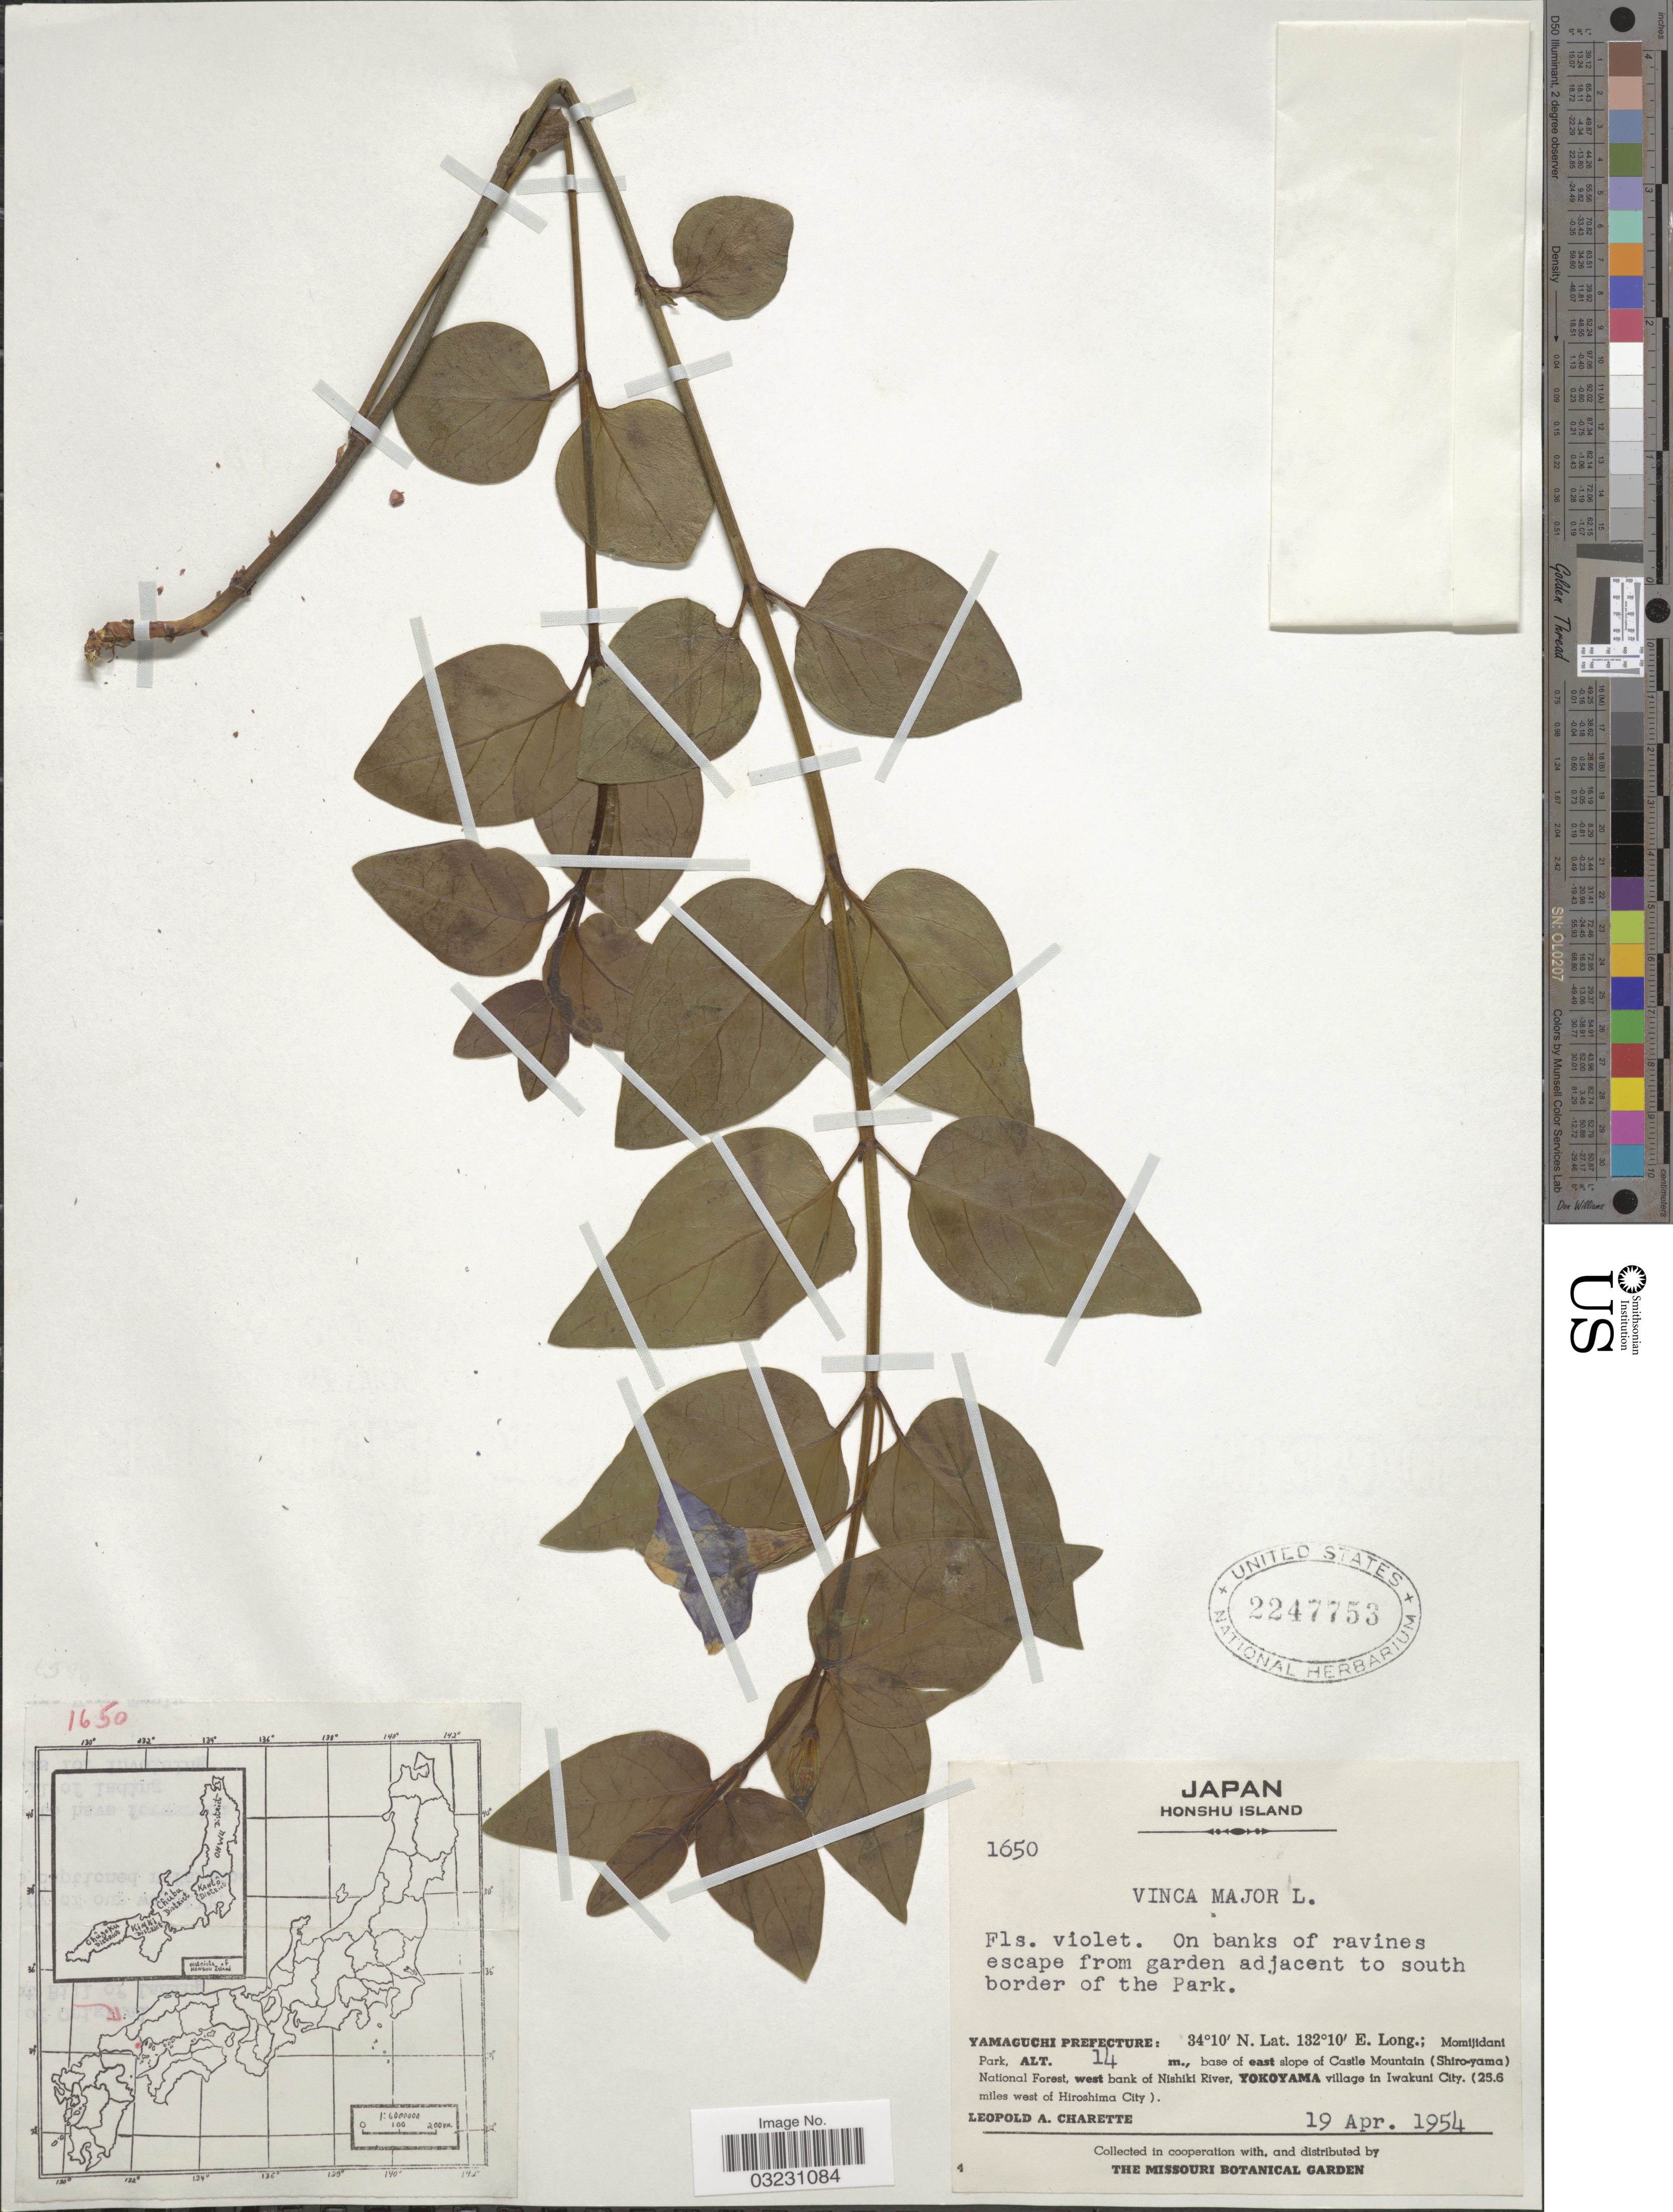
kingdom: Plantae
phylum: Tracheophyta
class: Magnoliopsida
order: Gentianales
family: Apocynaceae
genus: Vinca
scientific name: Vinca major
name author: L.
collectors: L. A. Charette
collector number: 1650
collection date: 1954-04-19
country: Japan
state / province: Yamaguti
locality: Honshu Island. Yamaguchi Prefecture: Momijidani Park, base of east slope of Castle Mountain (Shiro-yama) National Forest, west bank of Nishiki River, Yokoyama village in Iwakuni City (25.6 miles west of Hiroshima City). On banks of ravines escape from garden adjacent to south border of the Park.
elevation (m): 14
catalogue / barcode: US 2247753